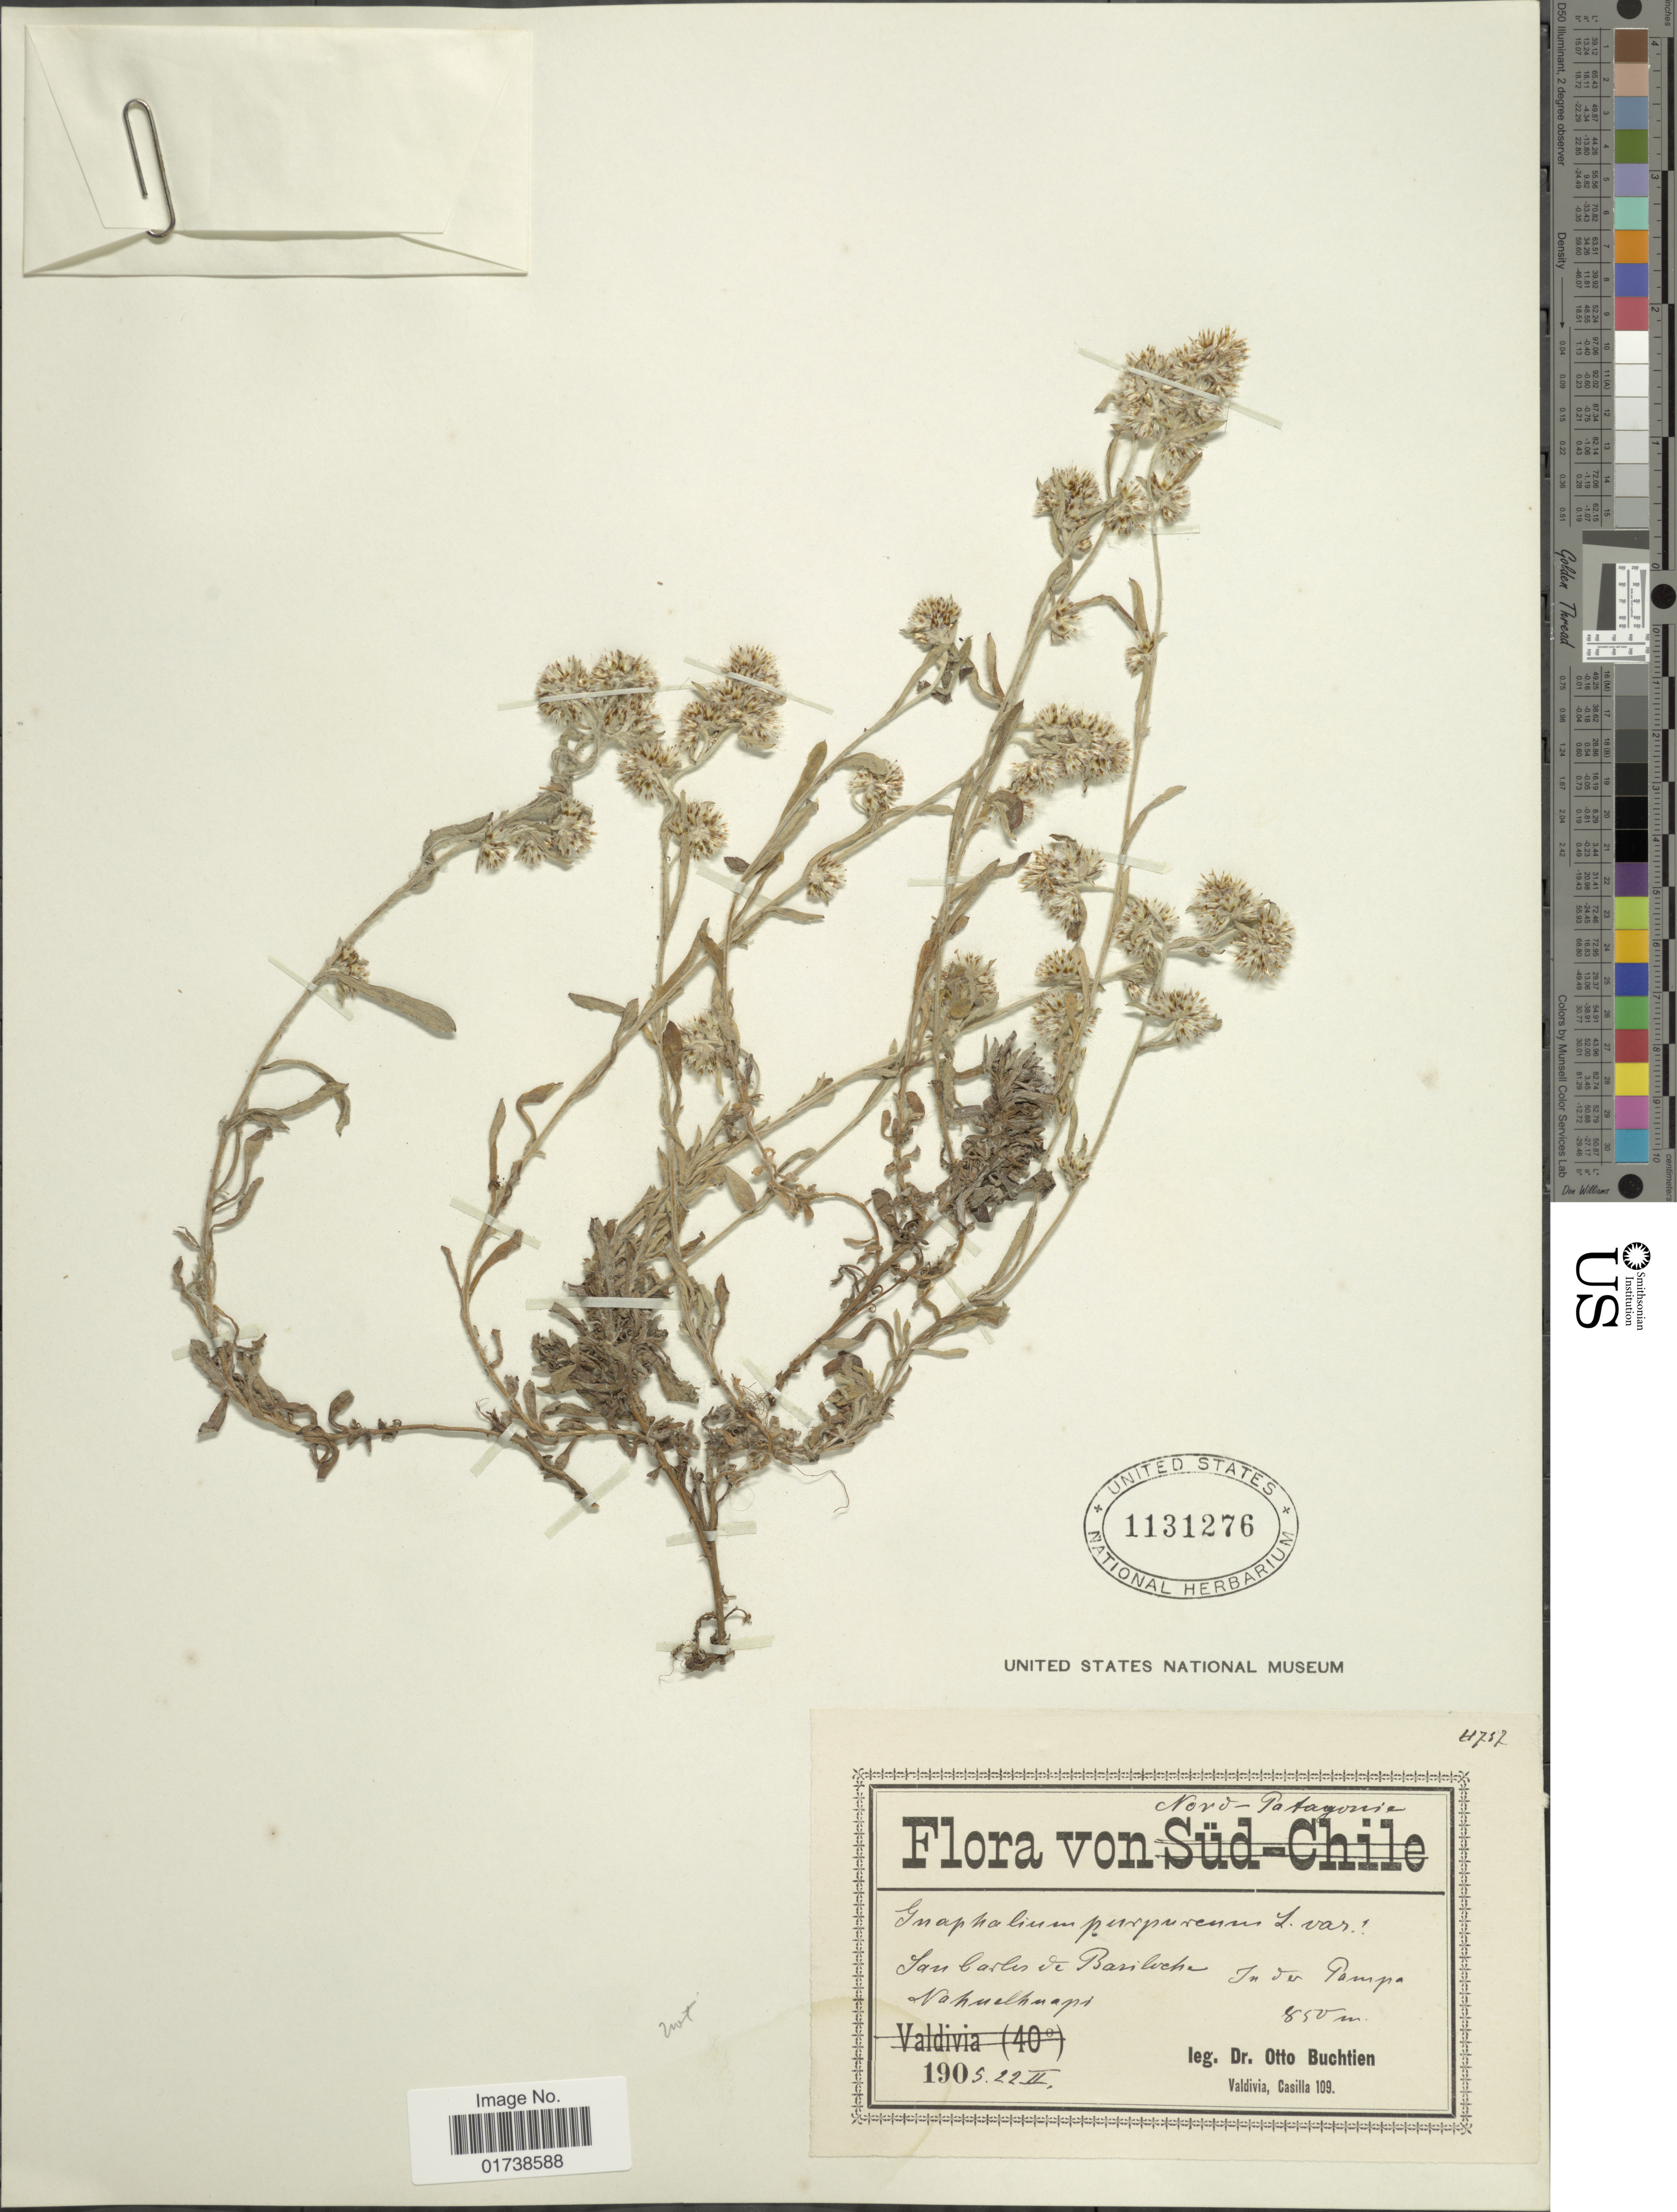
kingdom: Plantae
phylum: Tracheophyta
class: Magnoliopsida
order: Asterales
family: Asteraceae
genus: Gamochaeta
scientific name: Gamochaeta purpurea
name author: (L.) Cabrera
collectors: O. Buchtien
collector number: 4737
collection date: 1905-02-22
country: Argentina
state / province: Río Negro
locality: Nord-Patagonie, San Carlos de Bariloche, In pampa, Nahuelhuapi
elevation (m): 850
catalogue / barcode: US 1131276